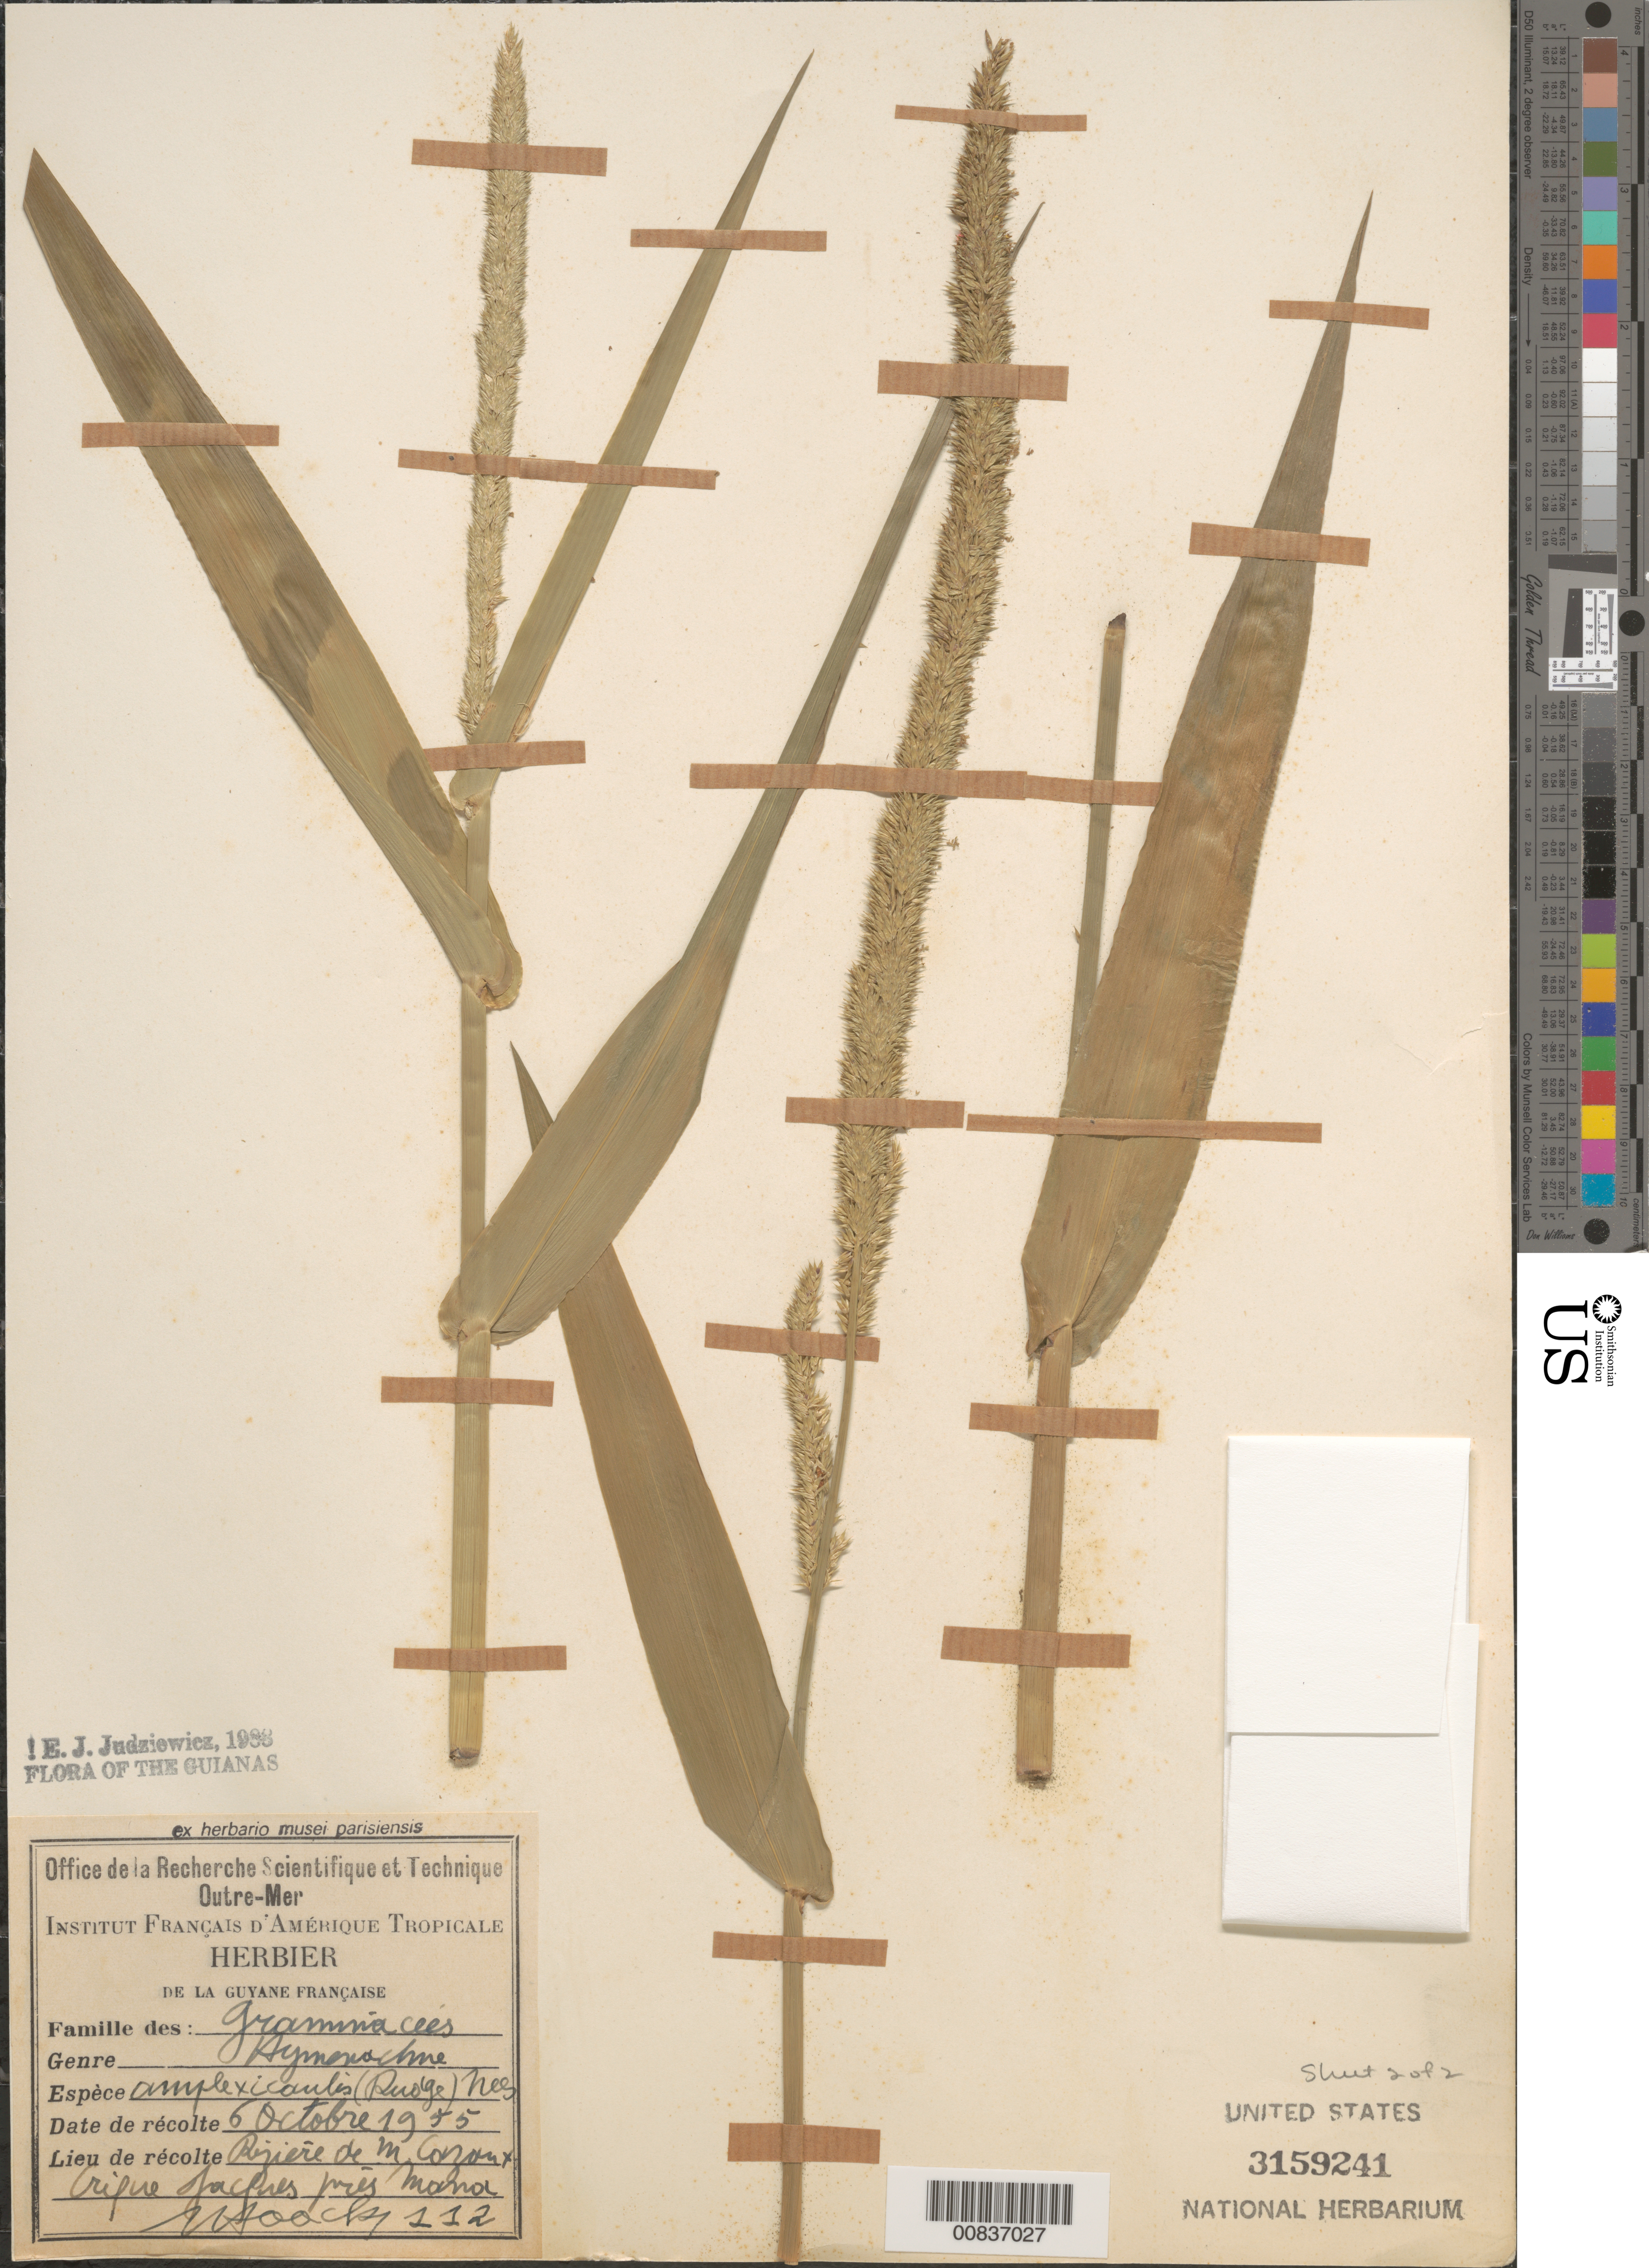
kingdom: Plantae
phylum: Tracheophyta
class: Liliopsida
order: Poales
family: Poaceae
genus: Hymenachne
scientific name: Hymenachne amplexicaulis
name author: (Rudge) Nees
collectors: J. Hoock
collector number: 112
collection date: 1955-10-06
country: French Guiana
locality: The Guianas. Riviére de M. [illegible text]. Crique Jacques près Mana.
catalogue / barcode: US 3159241